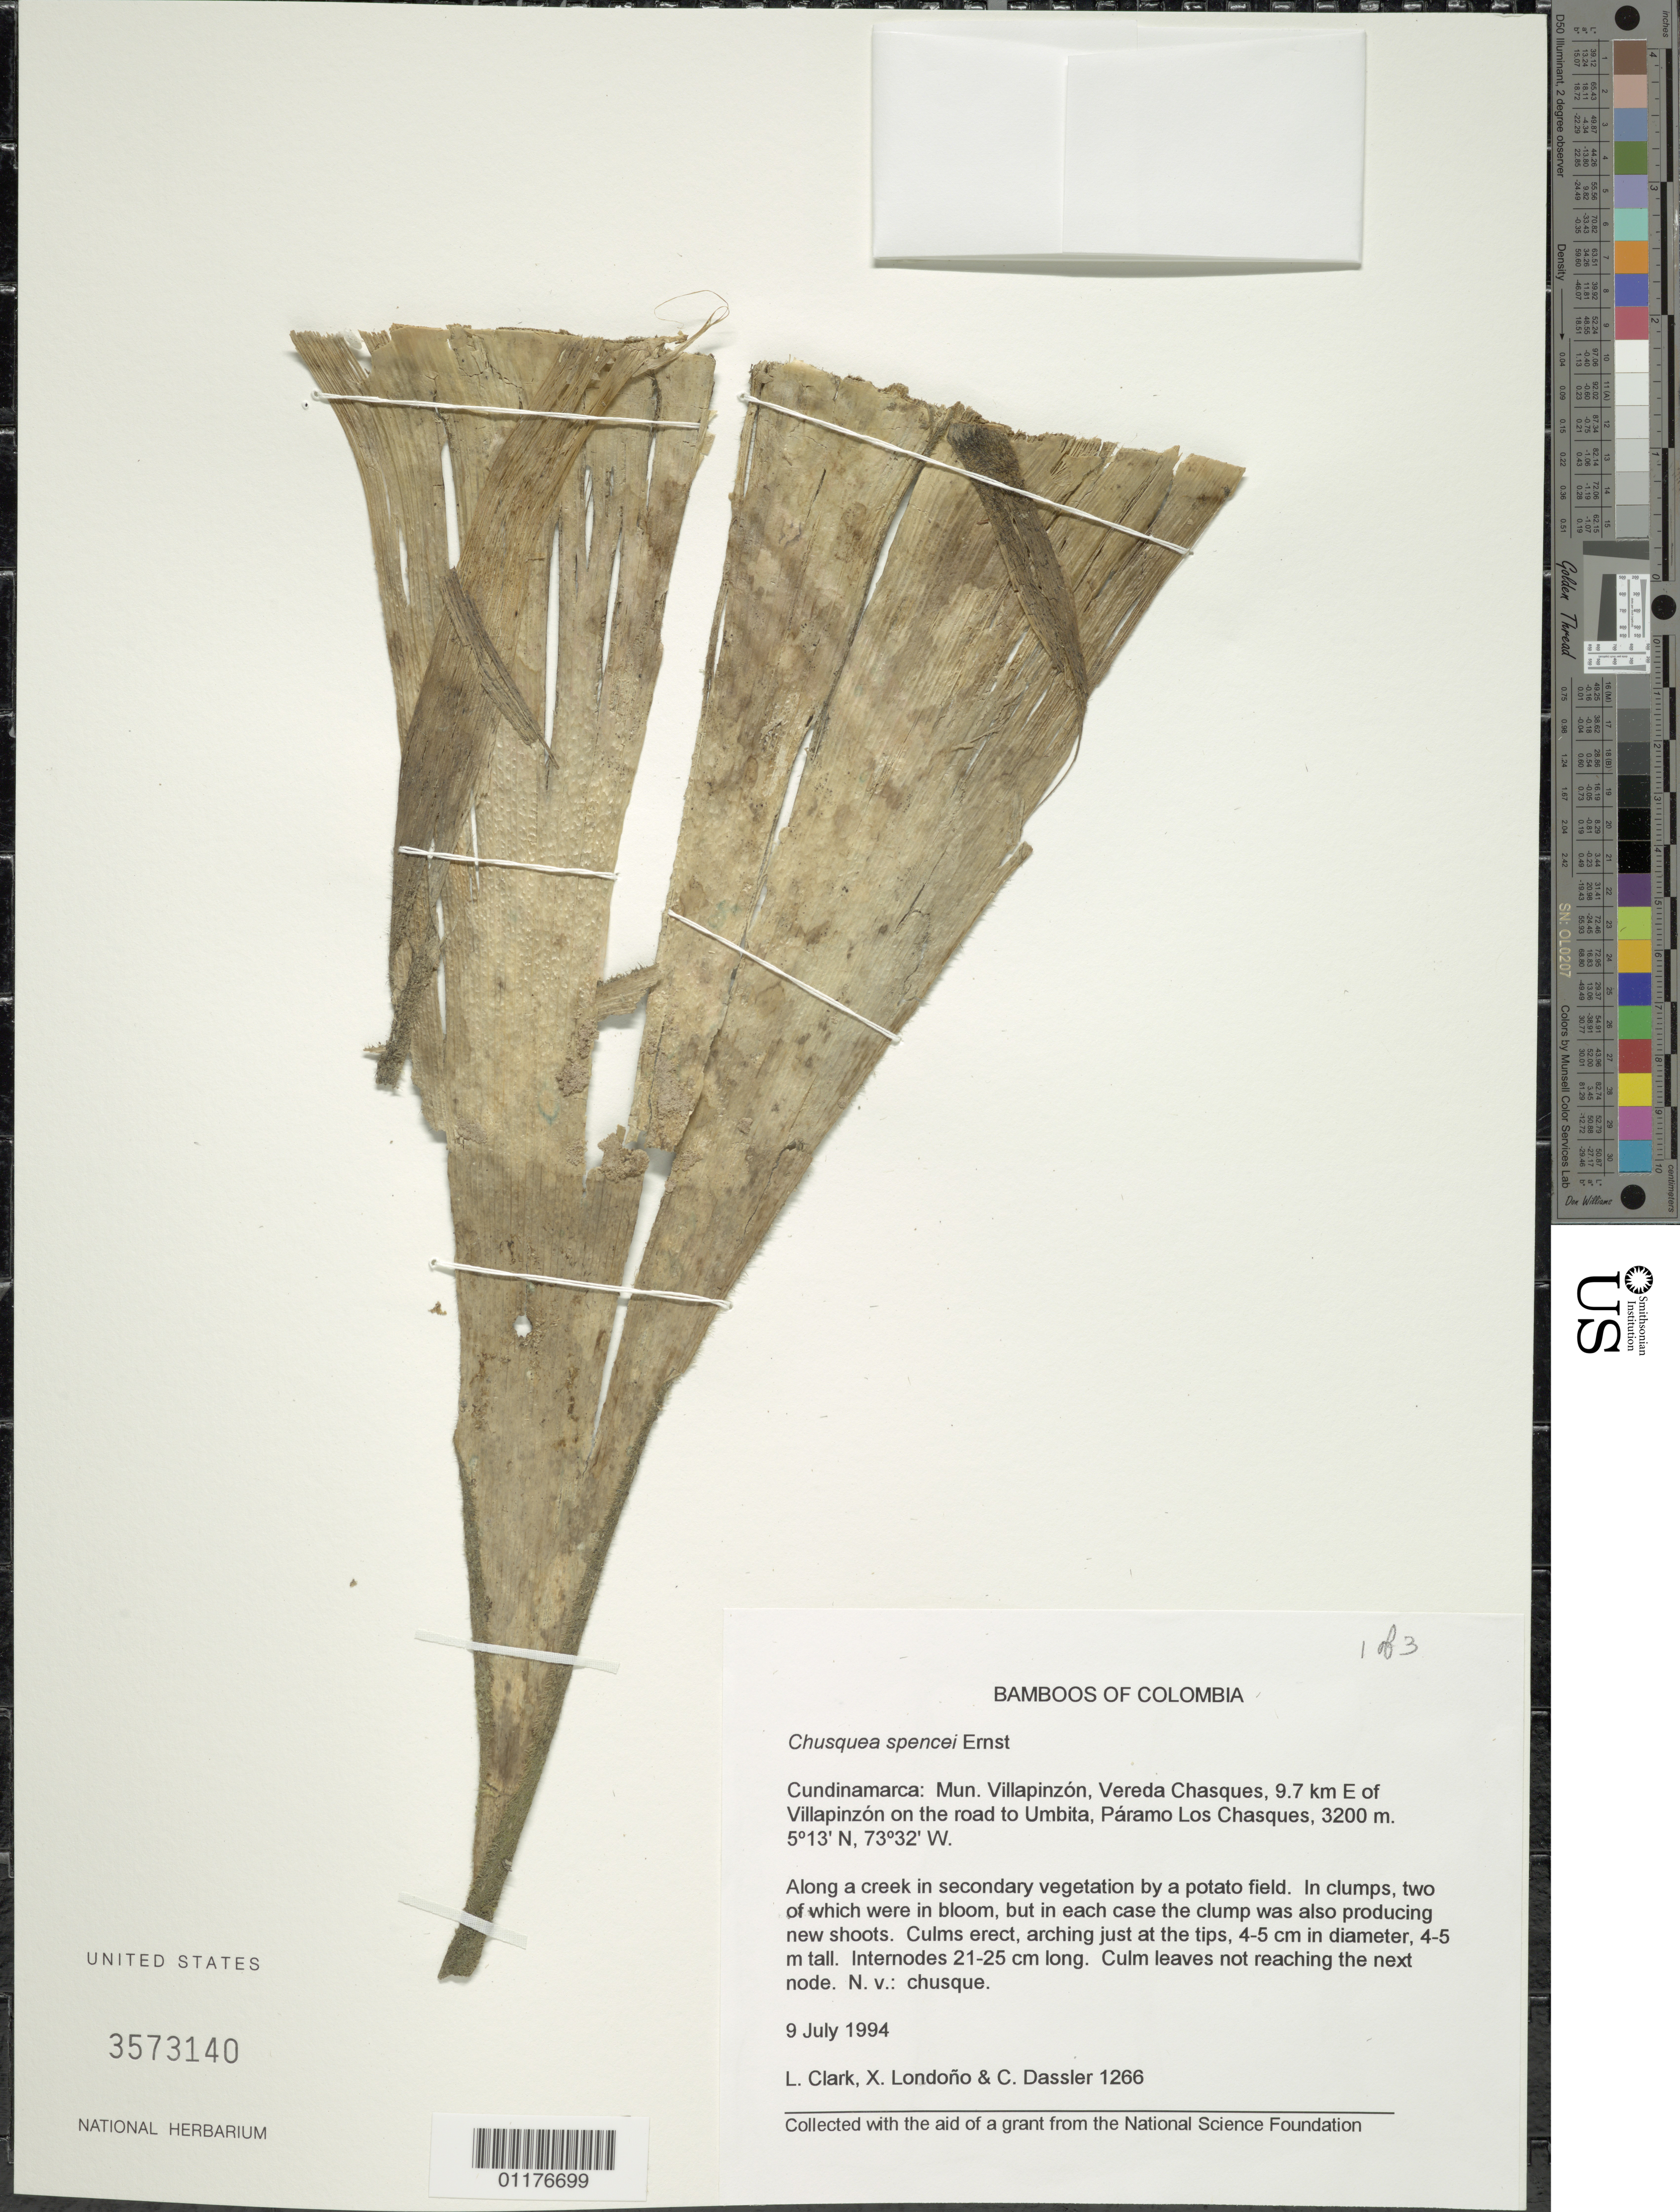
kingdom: Plantae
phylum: Tracheophyta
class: Liliopsida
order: Poales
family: Poaceae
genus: Chusquea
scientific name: Chusquea spencei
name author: Ernst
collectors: L. G. Clark, X. Londoño & C. Dassler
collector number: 1266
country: Colombia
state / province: Cundinamarca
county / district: Villapinzón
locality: Vereda Chasques, E of Villapiunzon on the road to Umbita, Paramo Los Chgasques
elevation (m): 3200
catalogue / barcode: US 3573140